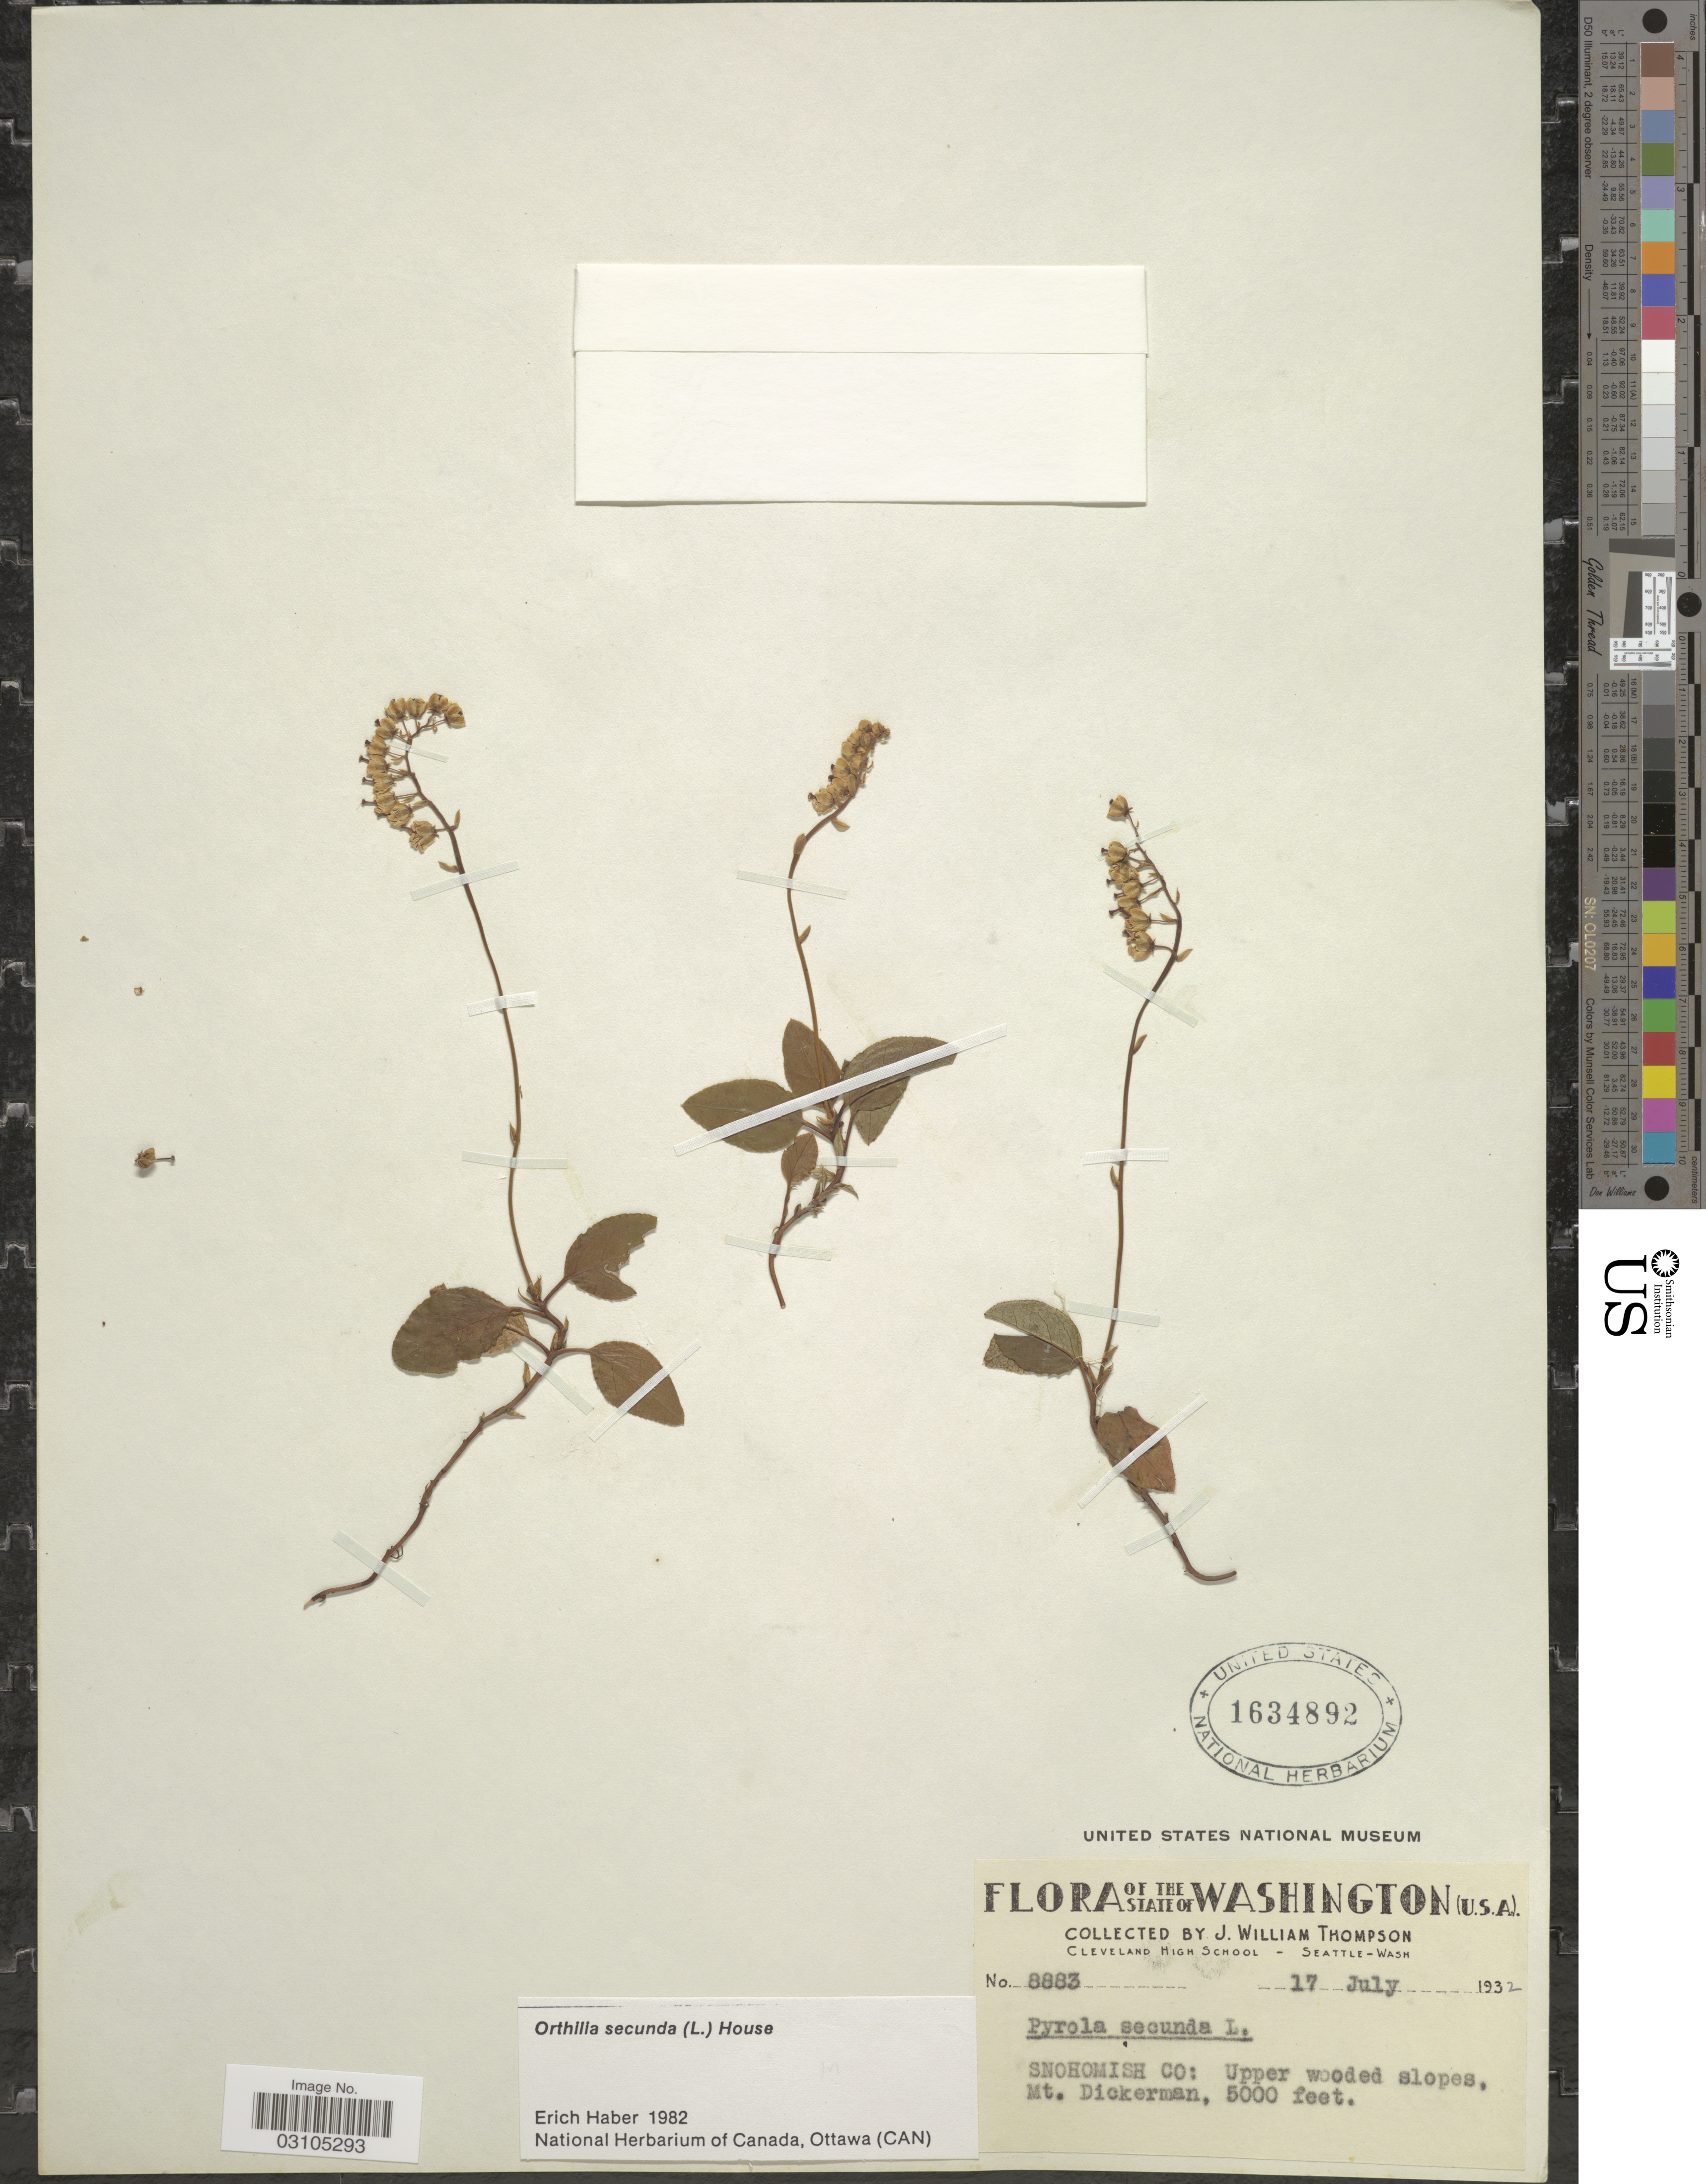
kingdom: Plantae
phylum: Tracheophyta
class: Magnoliopsida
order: Ericales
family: Ericaceae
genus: Orthilia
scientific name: Orthilia secunda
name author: (L.) House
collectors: J. W. Thompson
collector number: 8883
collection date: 1932-07-17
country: United States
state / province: Washington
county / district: Snohomish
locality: Snohomish Co: Upper wooded slopes, Mt. Dickerman.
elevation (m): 1524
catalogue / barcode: US 1634892